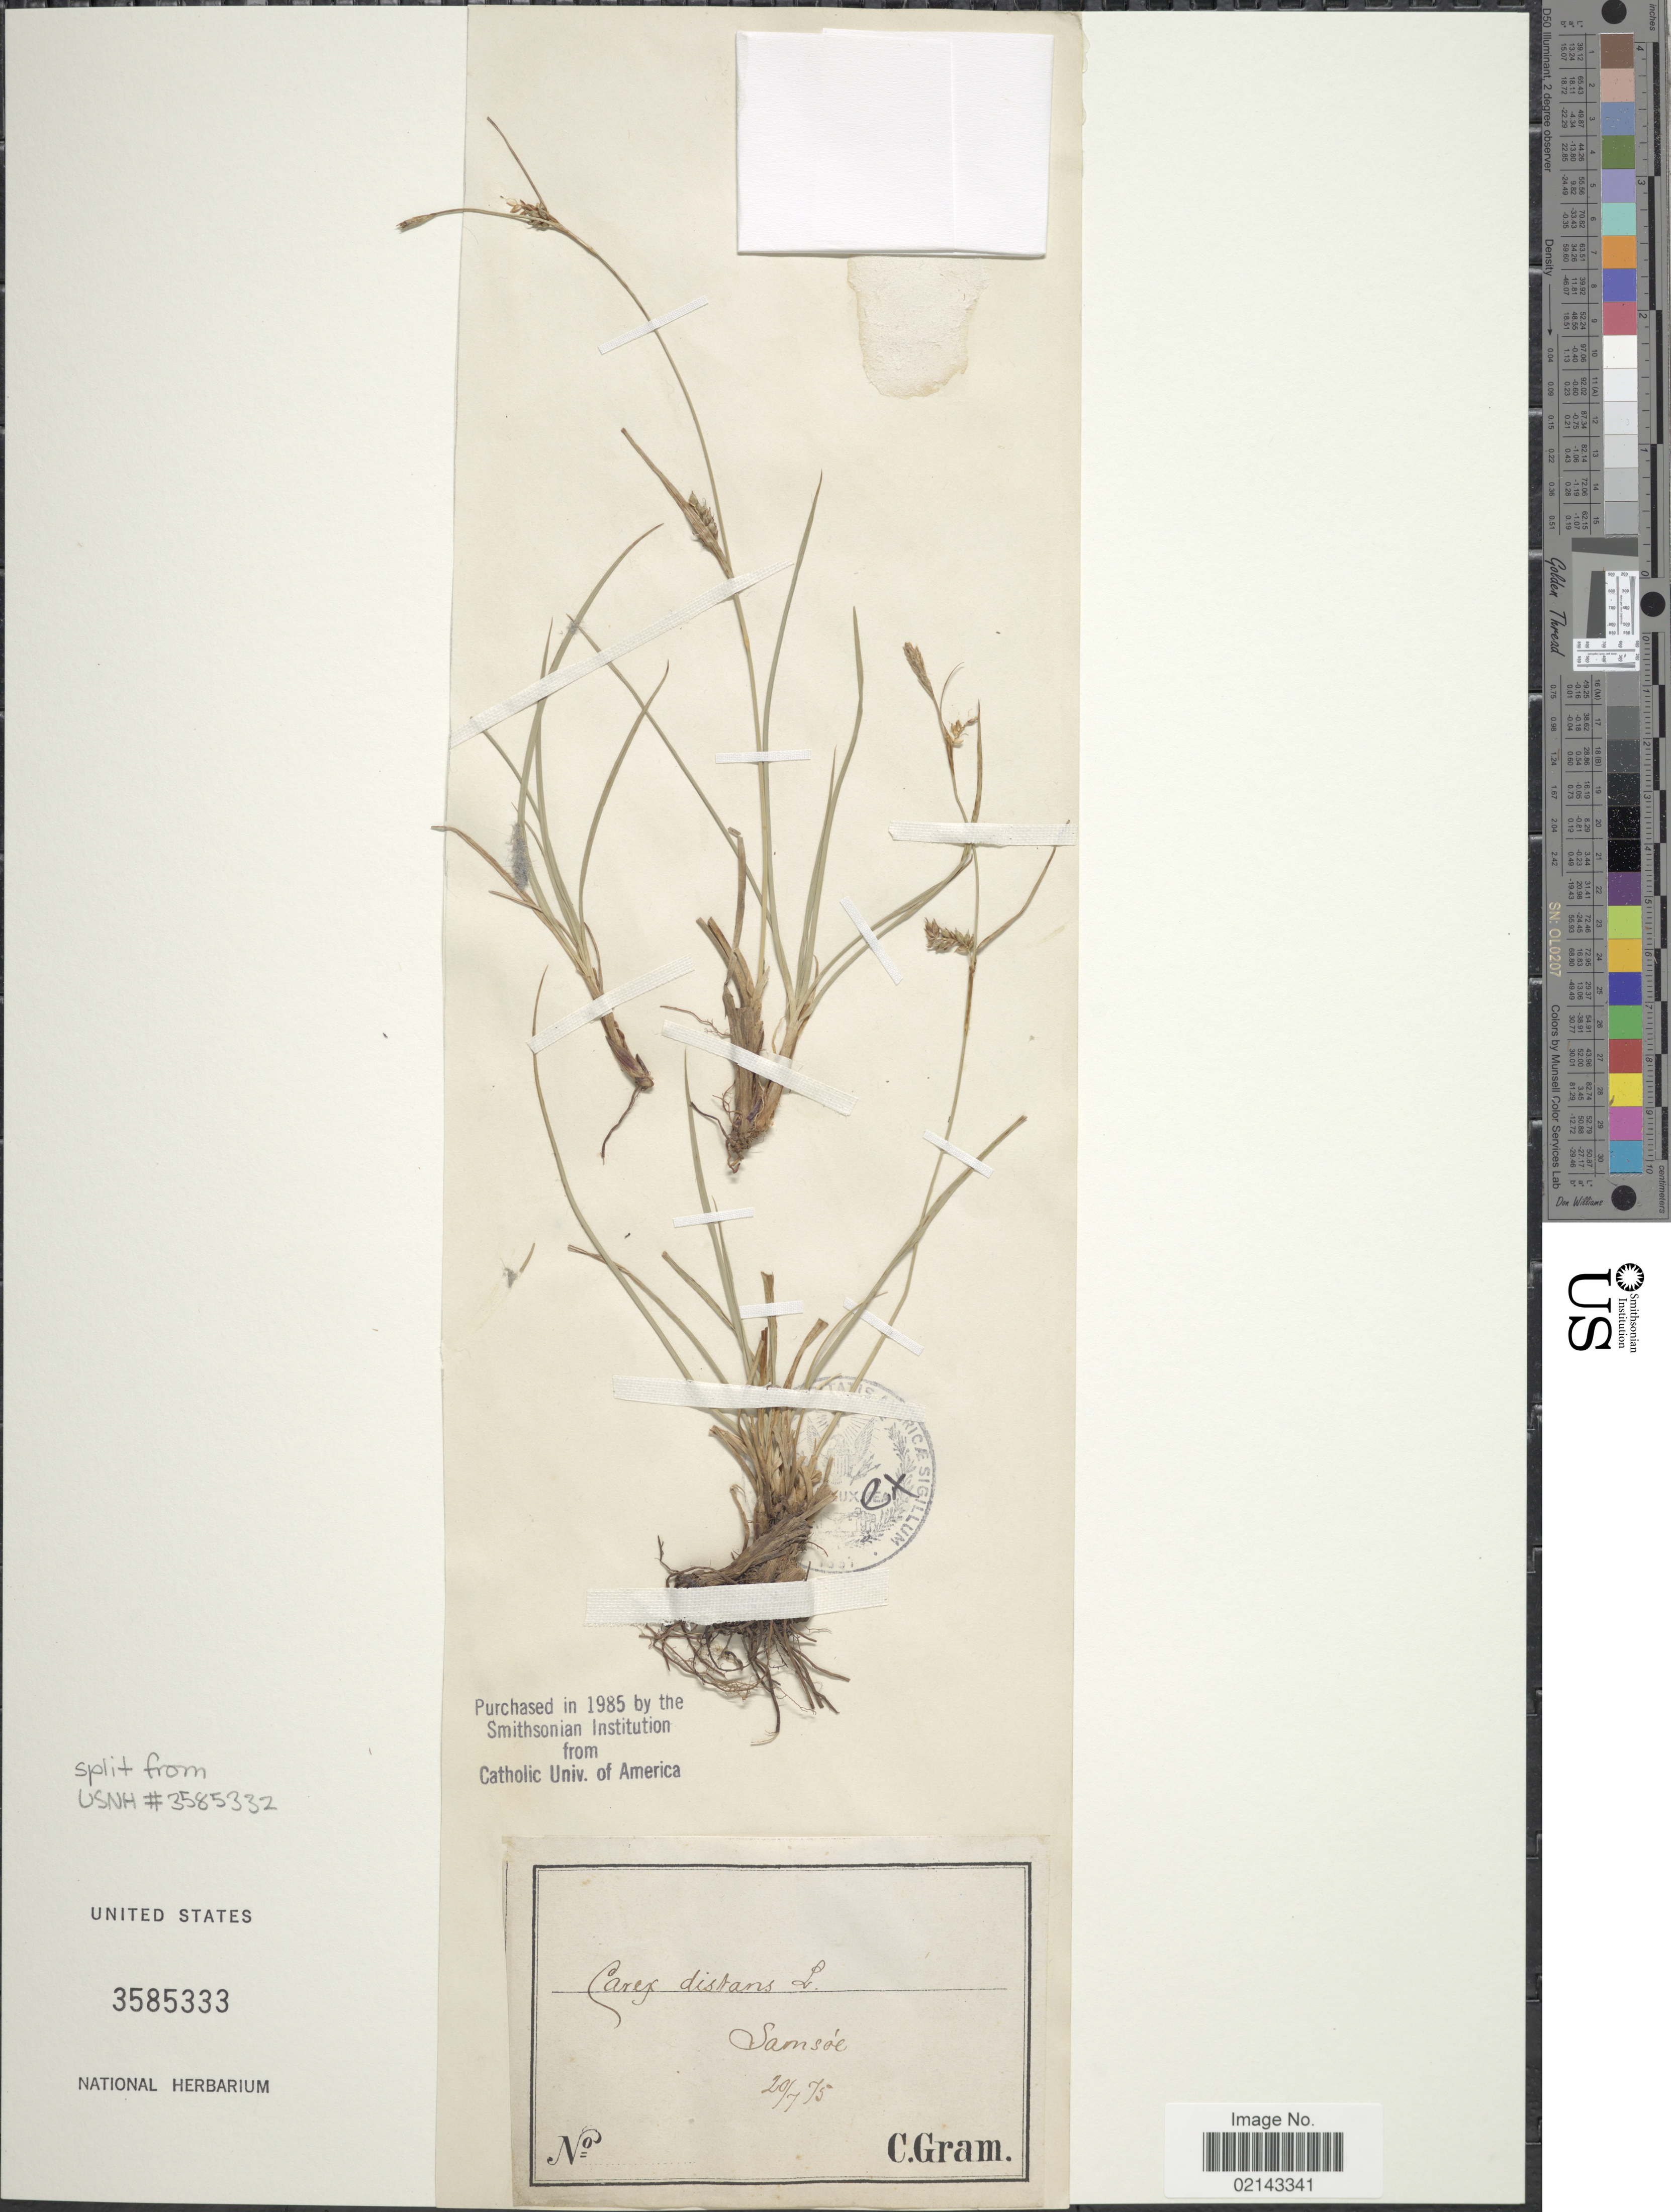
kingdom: Plantae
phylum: Tracheophyta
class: Liliopsida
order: Poales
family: Cyperaceae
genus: Carex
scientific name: Carex distans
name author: L.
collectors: C. Gram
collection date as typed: Transcribed d/m/y: 20/7/75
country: Denmark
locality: Samsóe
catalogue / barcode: US 3585333